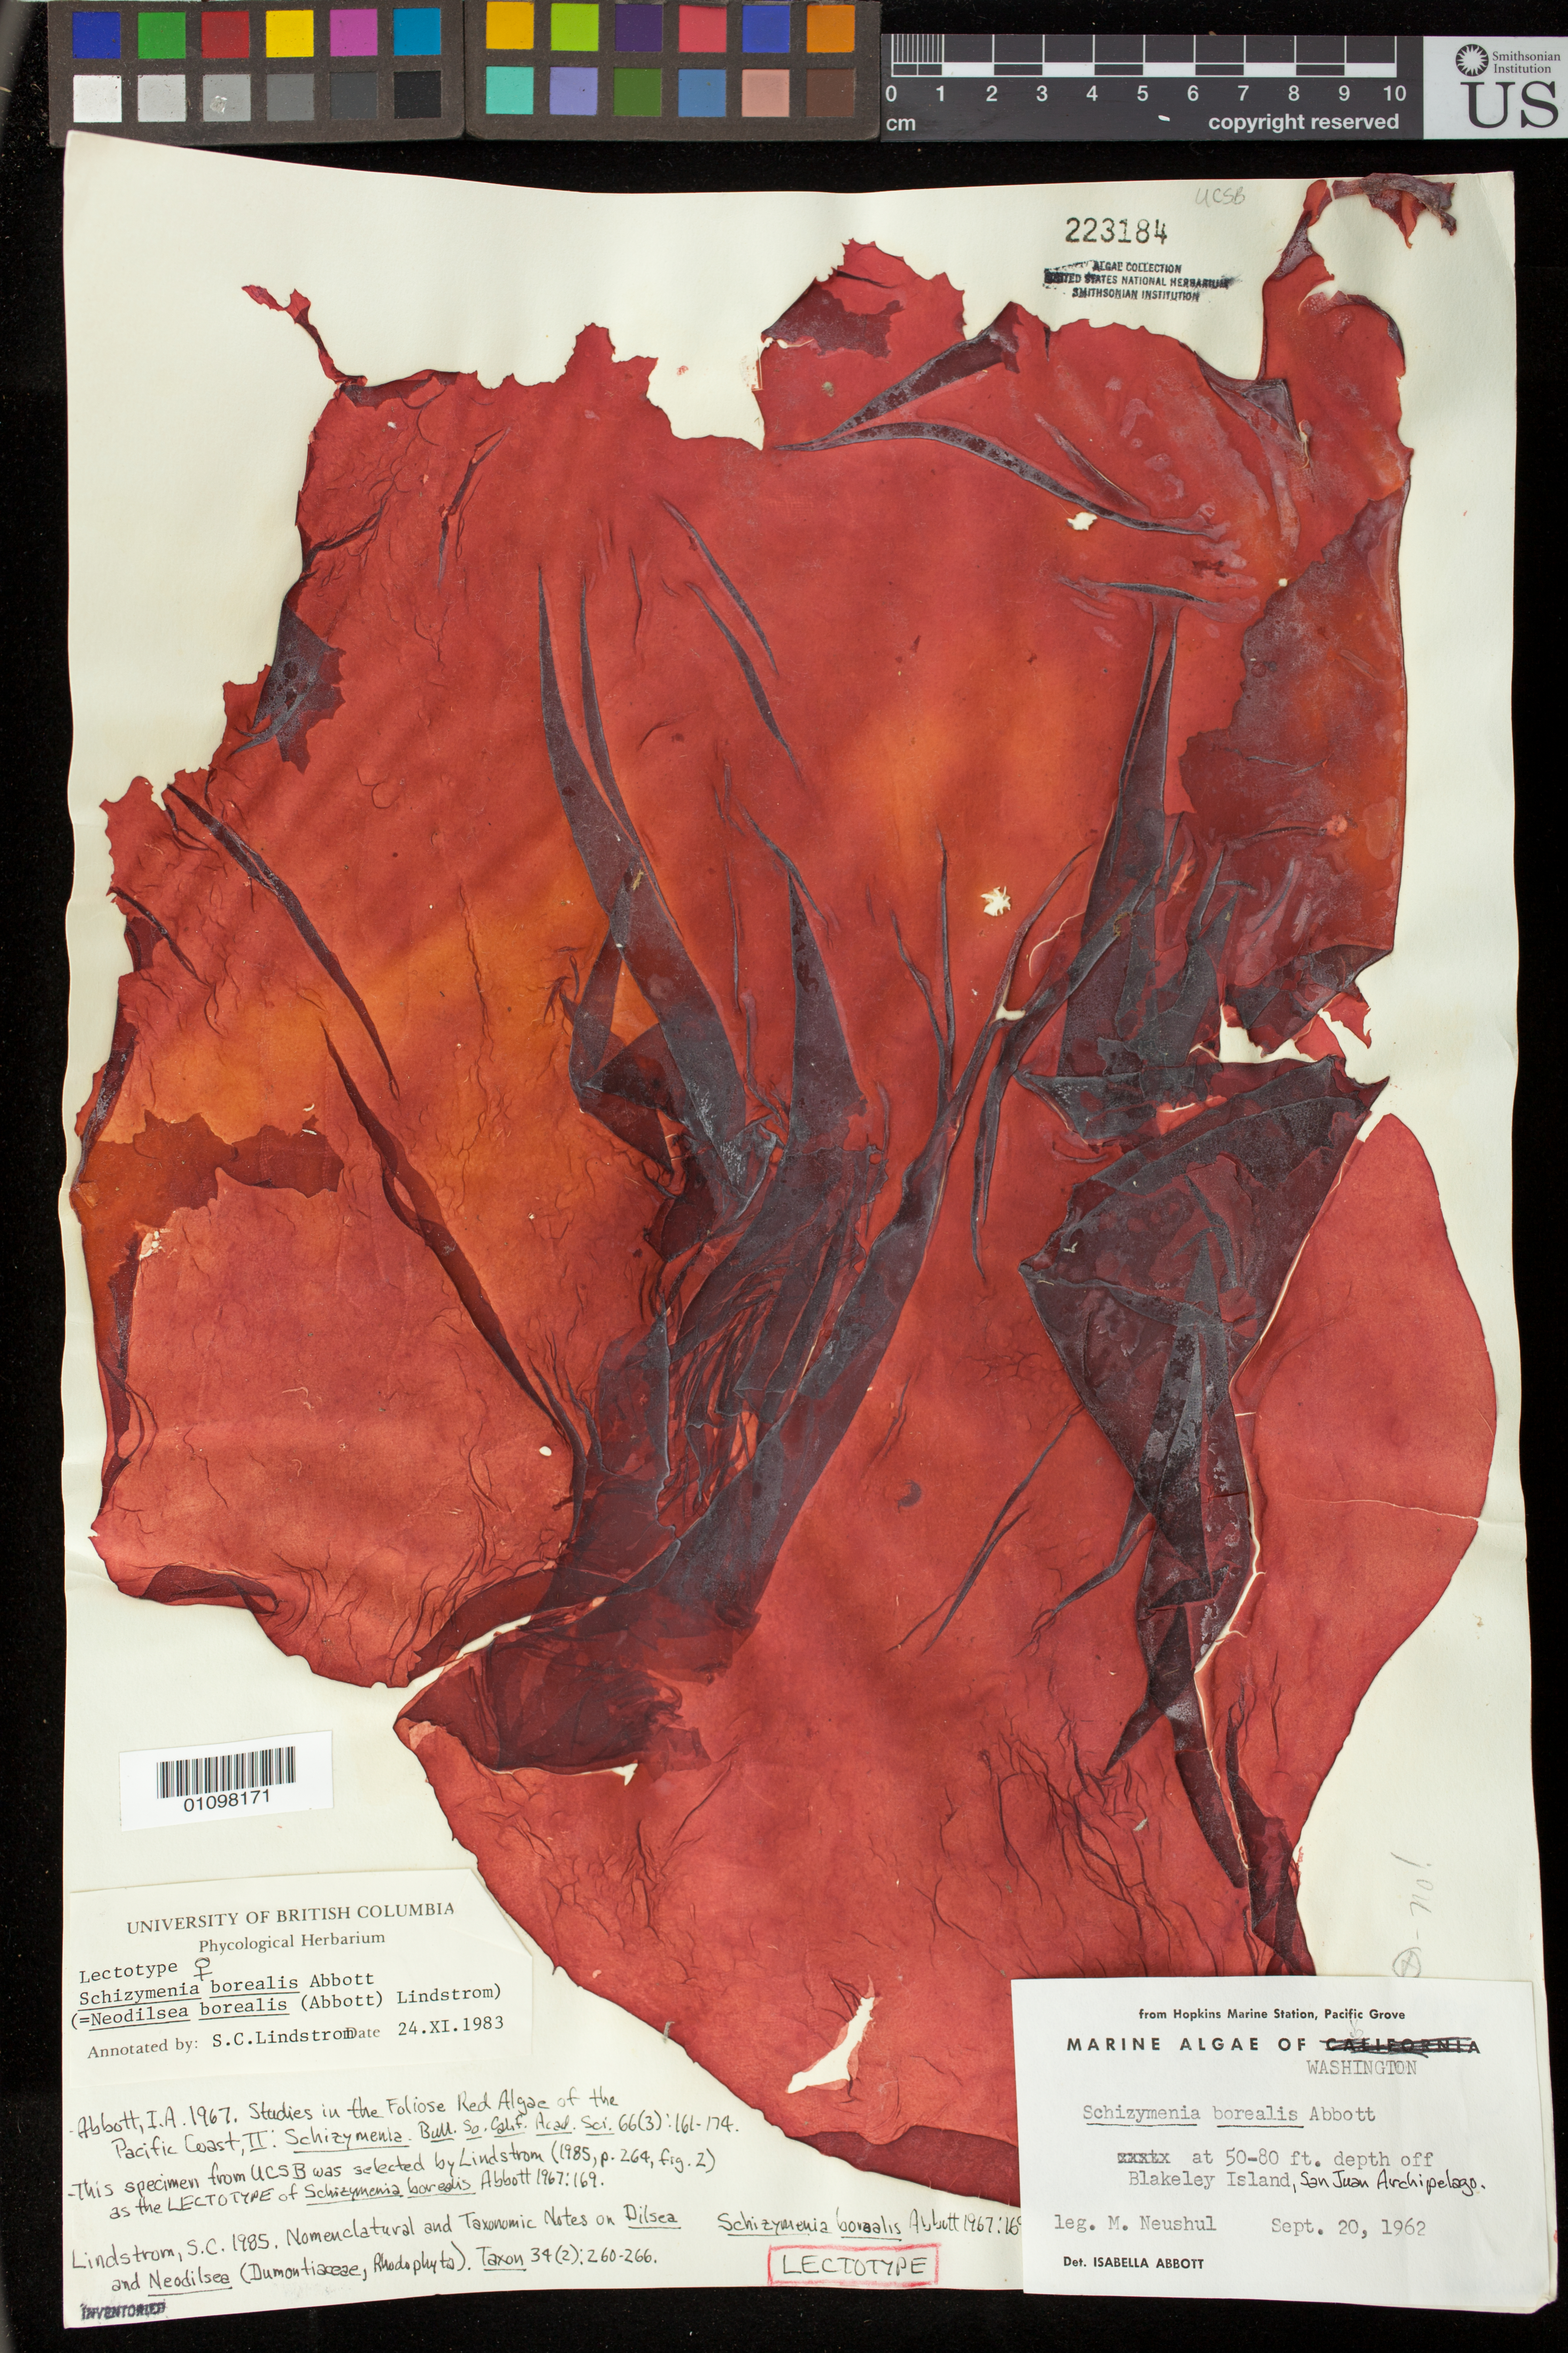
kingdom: Plantae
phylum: Rhodophyta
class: Florideophyceae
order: Nemastomatales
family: Schizymeniaceae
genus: Schizymenia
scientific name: Schizymenia borealis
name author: I.A. Abbott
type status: Lectotype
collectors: M. Neushul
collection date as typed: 20 Sep 1962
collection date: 1962-09-20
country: United States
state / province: Washington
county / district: San Juan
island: Blakely Island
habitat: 50-80 ft. depth.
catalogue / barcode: US 223184